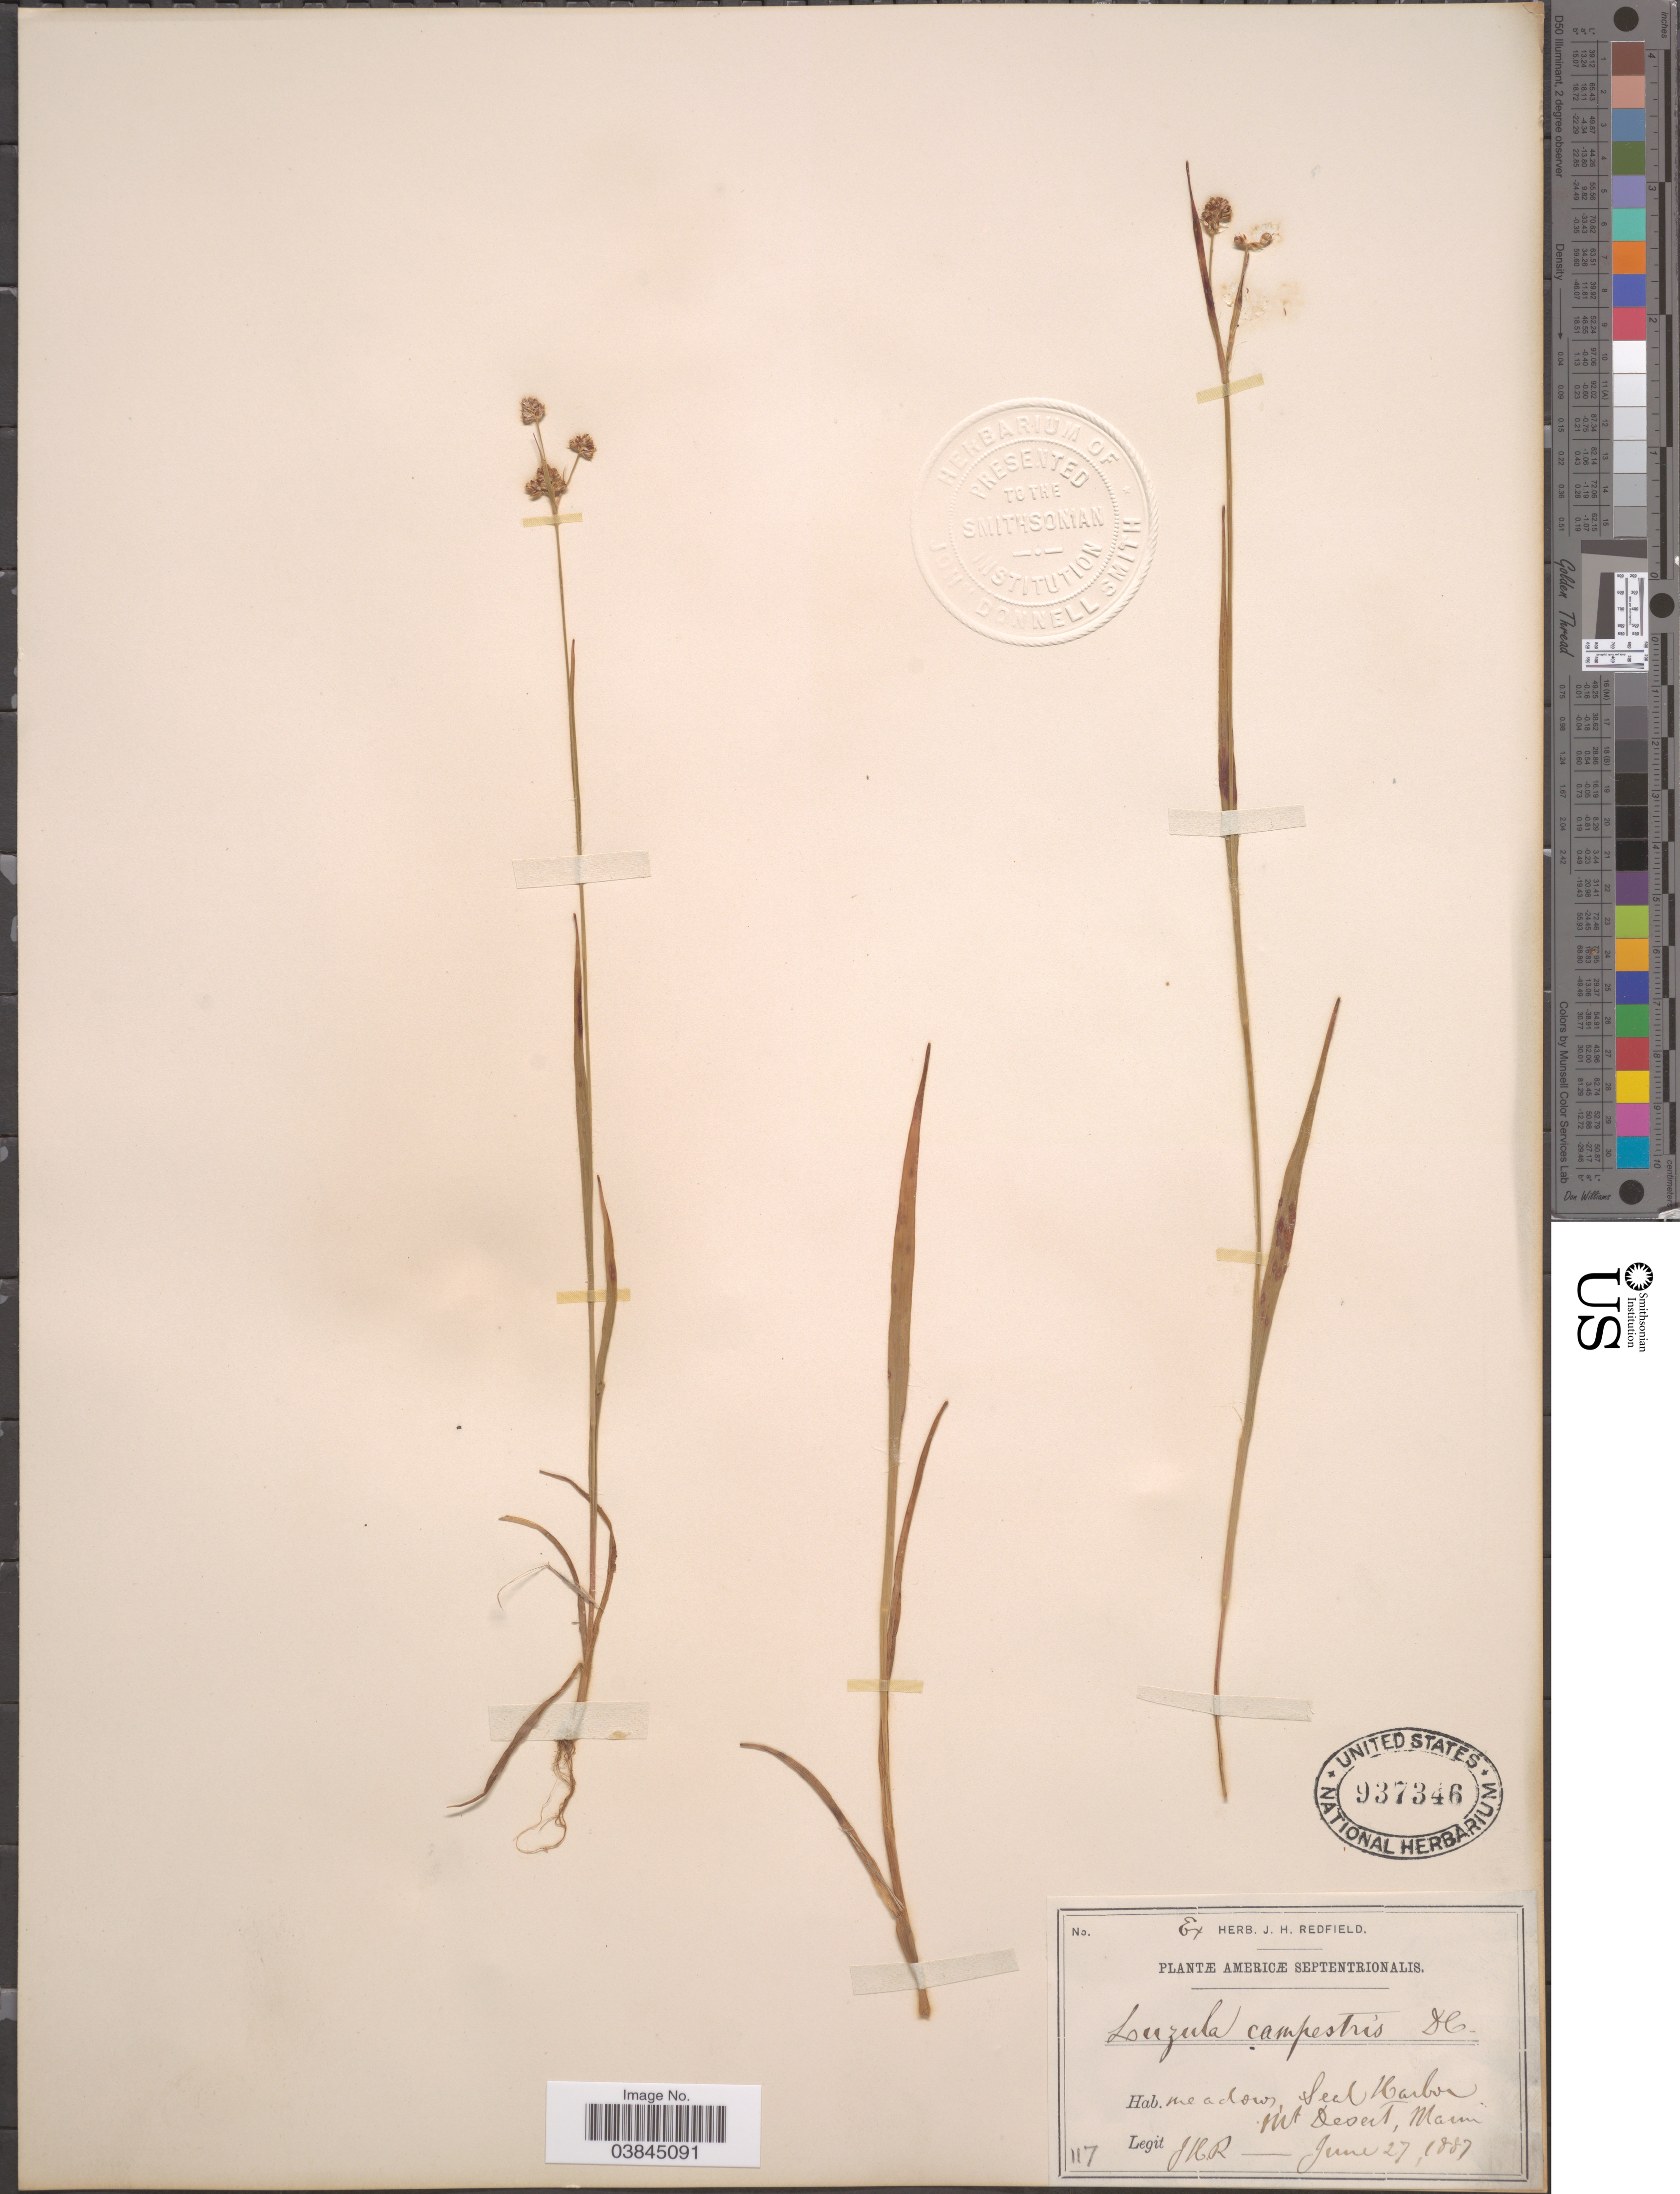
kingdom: Plantae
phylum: Tracheophyta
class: Liliopsida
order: Poales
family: Juncaceae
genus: Luzula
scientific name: Luzula campestris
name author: (L.) DC.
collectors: J. Redfield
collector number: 117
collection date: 1887-06-27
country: United States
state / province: Maine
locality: Americæ Septentrionalis. Seal Harbor, Mt Desert.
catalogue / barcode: US 937346